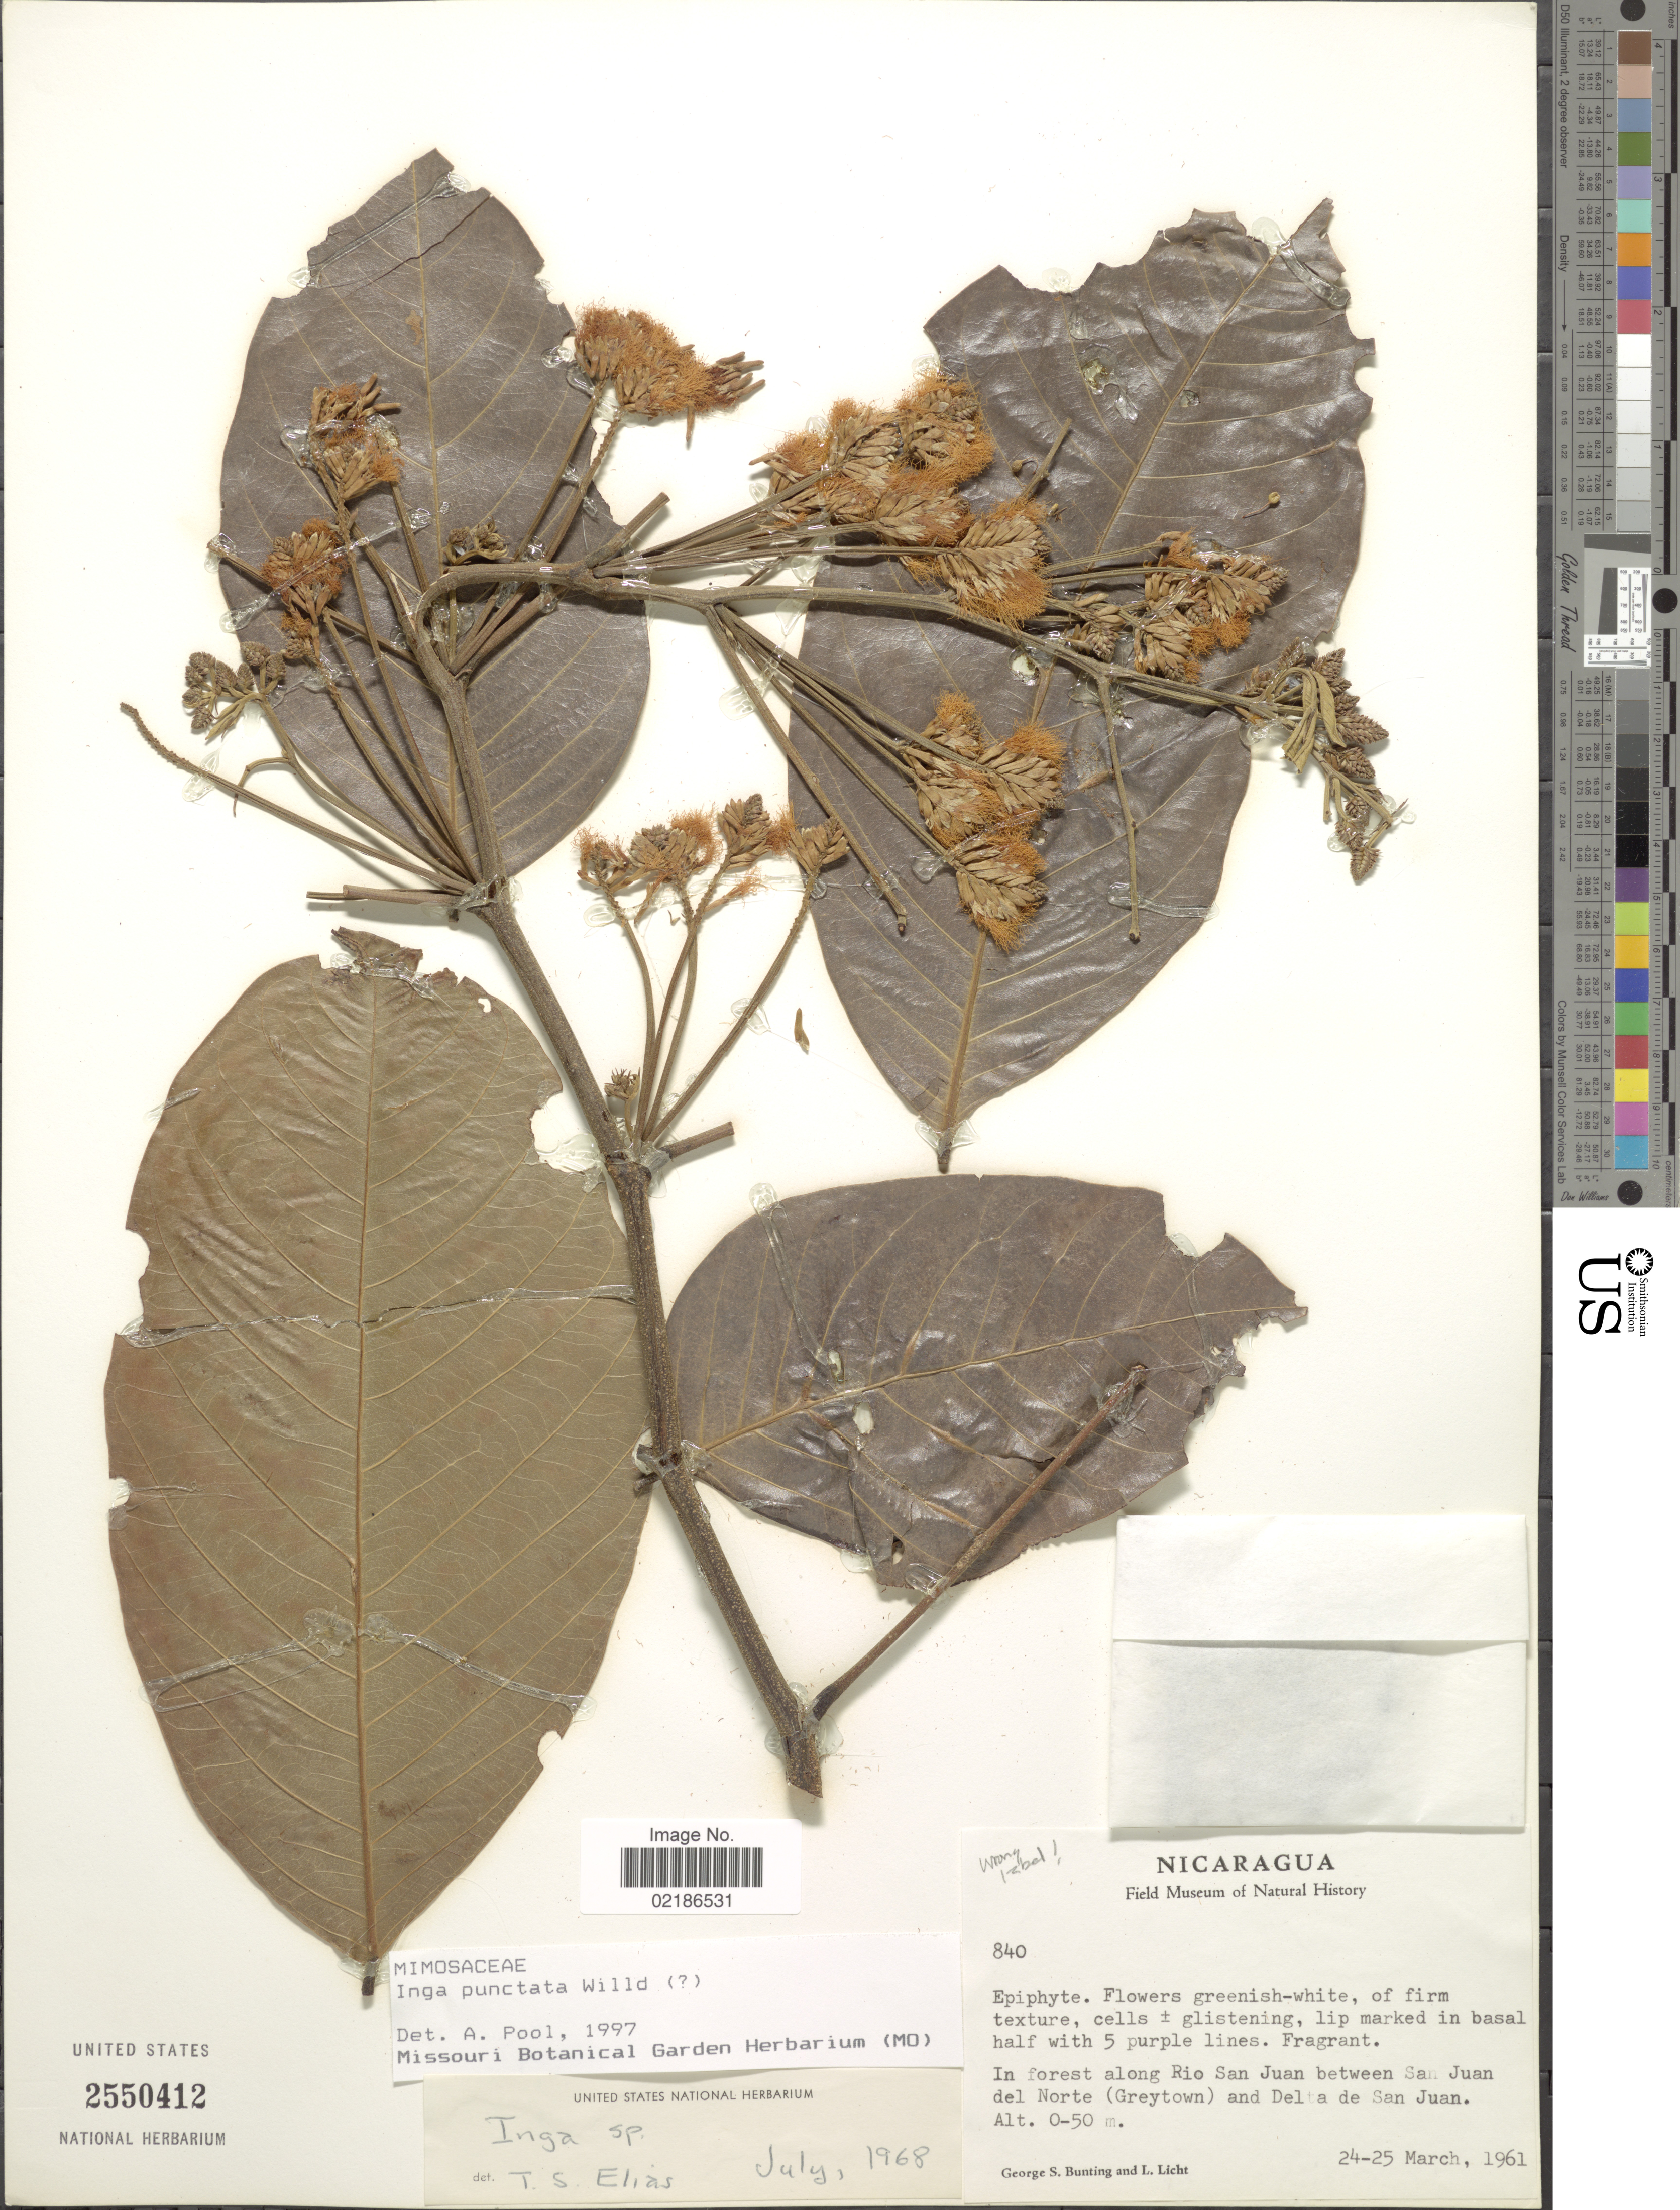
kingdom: Plantae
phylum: Tracheophyta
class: Magnoliopsida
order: Fabales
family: Fabaceae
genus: Inga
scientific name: Inga punctata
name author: Willd.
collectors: G. S. Bunting & L. Licht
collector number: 840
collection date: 1961-03-24/1961-03-25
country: Nicaragua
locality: Along Rio San Juan between San Juan del Norte (Greytown) and Delta de San Juan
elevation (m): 0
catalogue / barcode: US 2550412